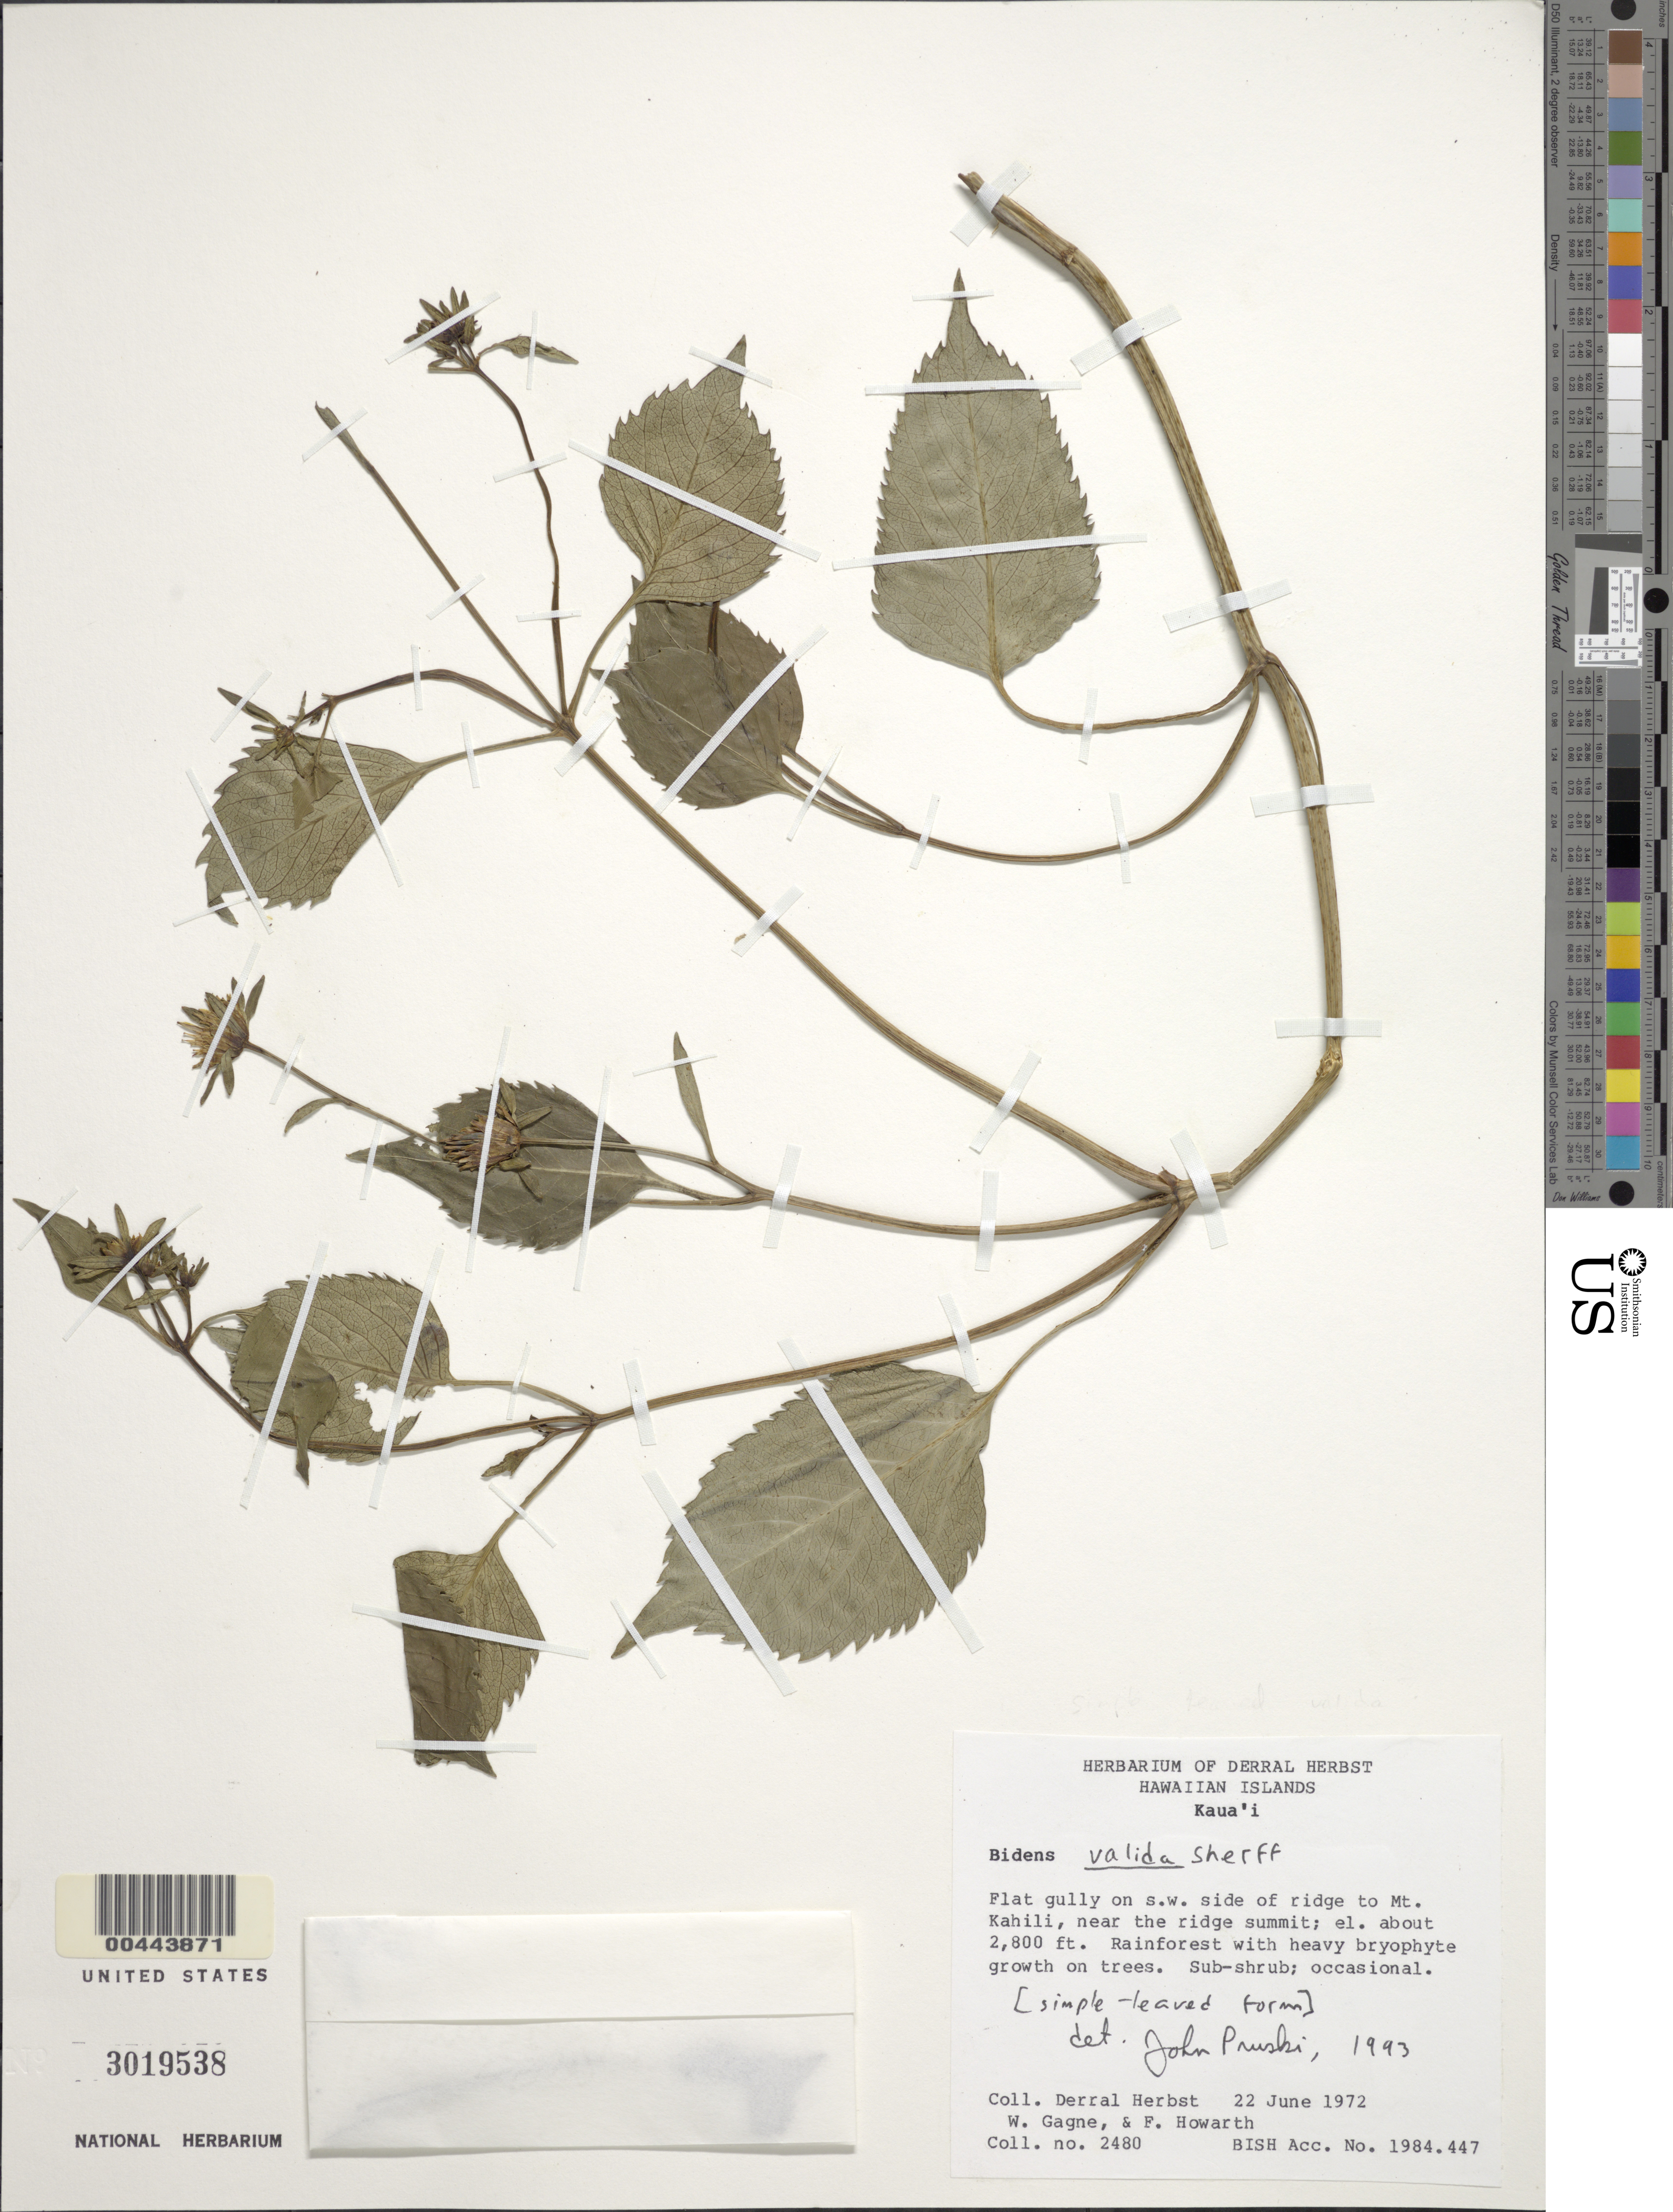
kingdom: Plantae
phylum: Tracheophyta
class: Magnoliopsida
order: Asterales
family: Asteraceae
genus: Bidens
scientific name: Bidens valida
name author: Sherff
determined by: Pruski, J. F.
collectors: D. R. Herbst, W. Gagne & F. Howarth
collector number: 2480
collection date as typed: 22 Jun 1972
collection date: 1972-06-22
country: United States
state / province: Hawaii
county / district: Kauai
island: Kaua'i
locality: Flat gully on SW side of ridge to Mount Kahili, near the ridge summit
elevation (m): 853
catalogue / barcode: US 3019538